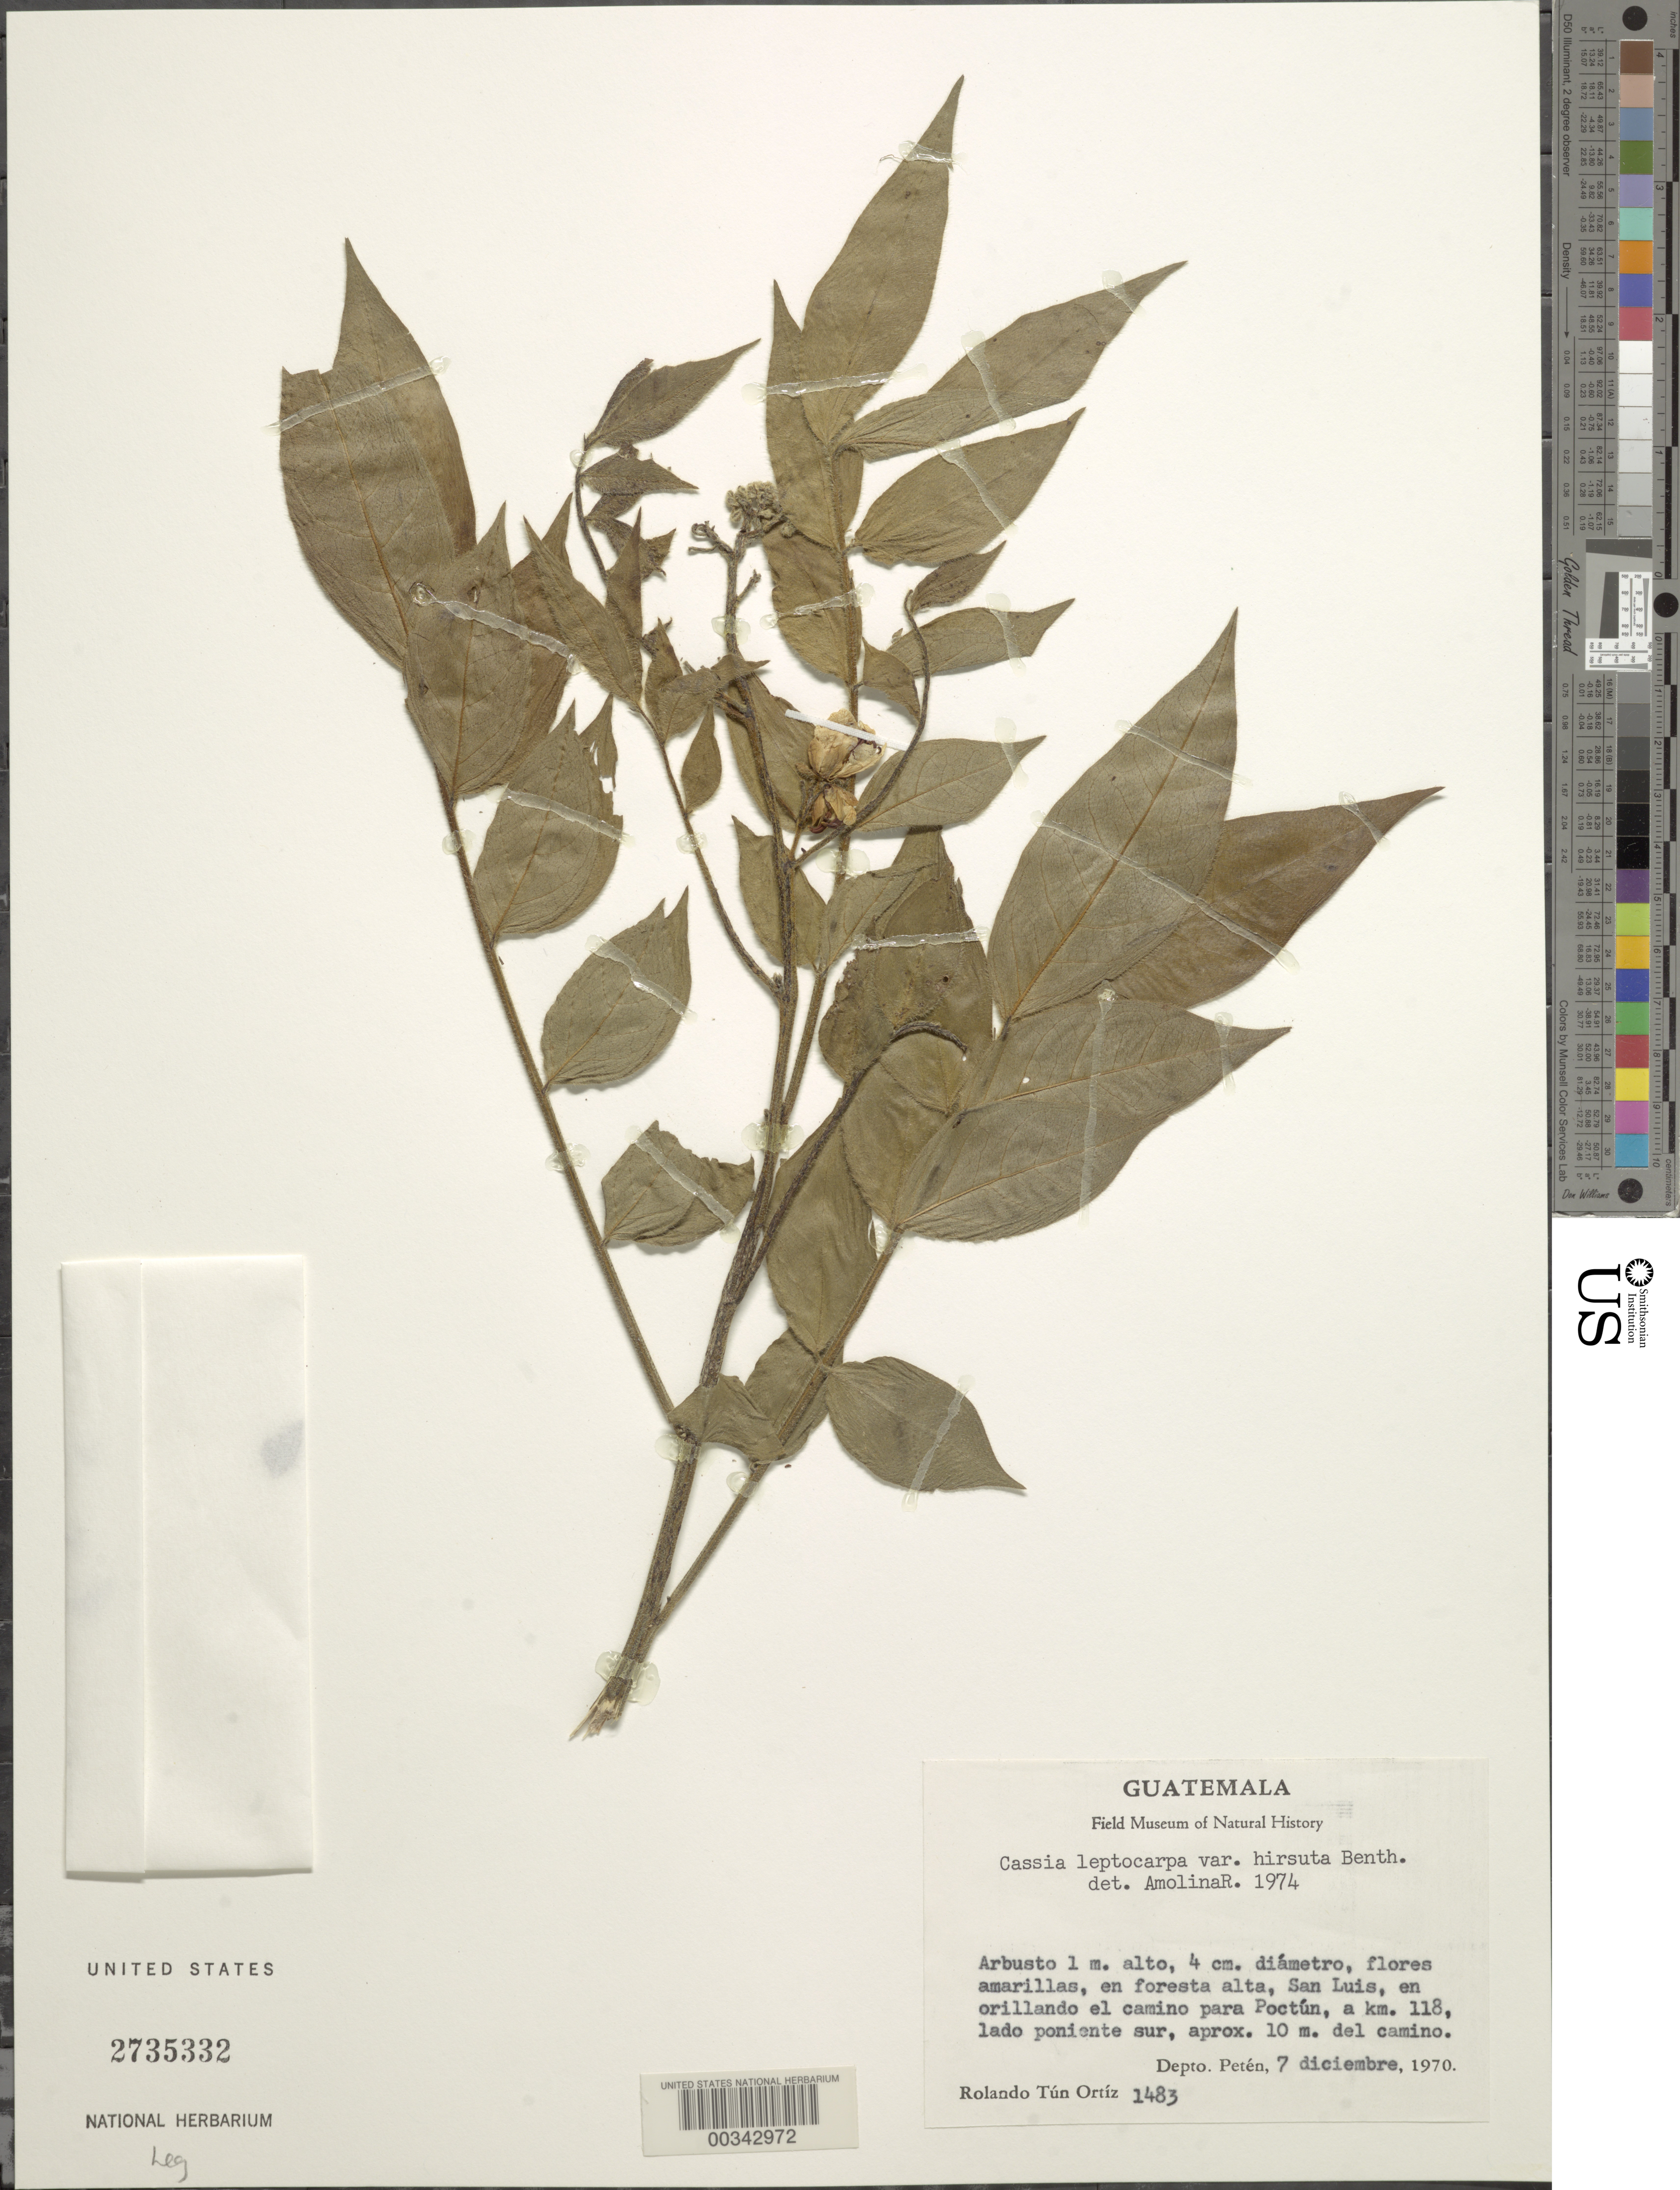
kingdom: Plantae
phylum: Tracheophyta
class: Magnoliopsida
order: Fabales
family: Fabaceae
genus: Senna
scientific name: Senna hirsuta var. leptocarpa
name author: (Benth.) H.S. Irwin & Barneby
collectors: R. Tún Ortiz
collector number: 1483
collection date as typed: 07 Dec 1970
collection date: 1970-12-07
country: Guatemala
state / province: El Petén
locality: San Luis, on road to Poctun, at km 118, place SW, ca 10m from the road.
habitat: Tall forest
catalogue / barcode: US 2735332